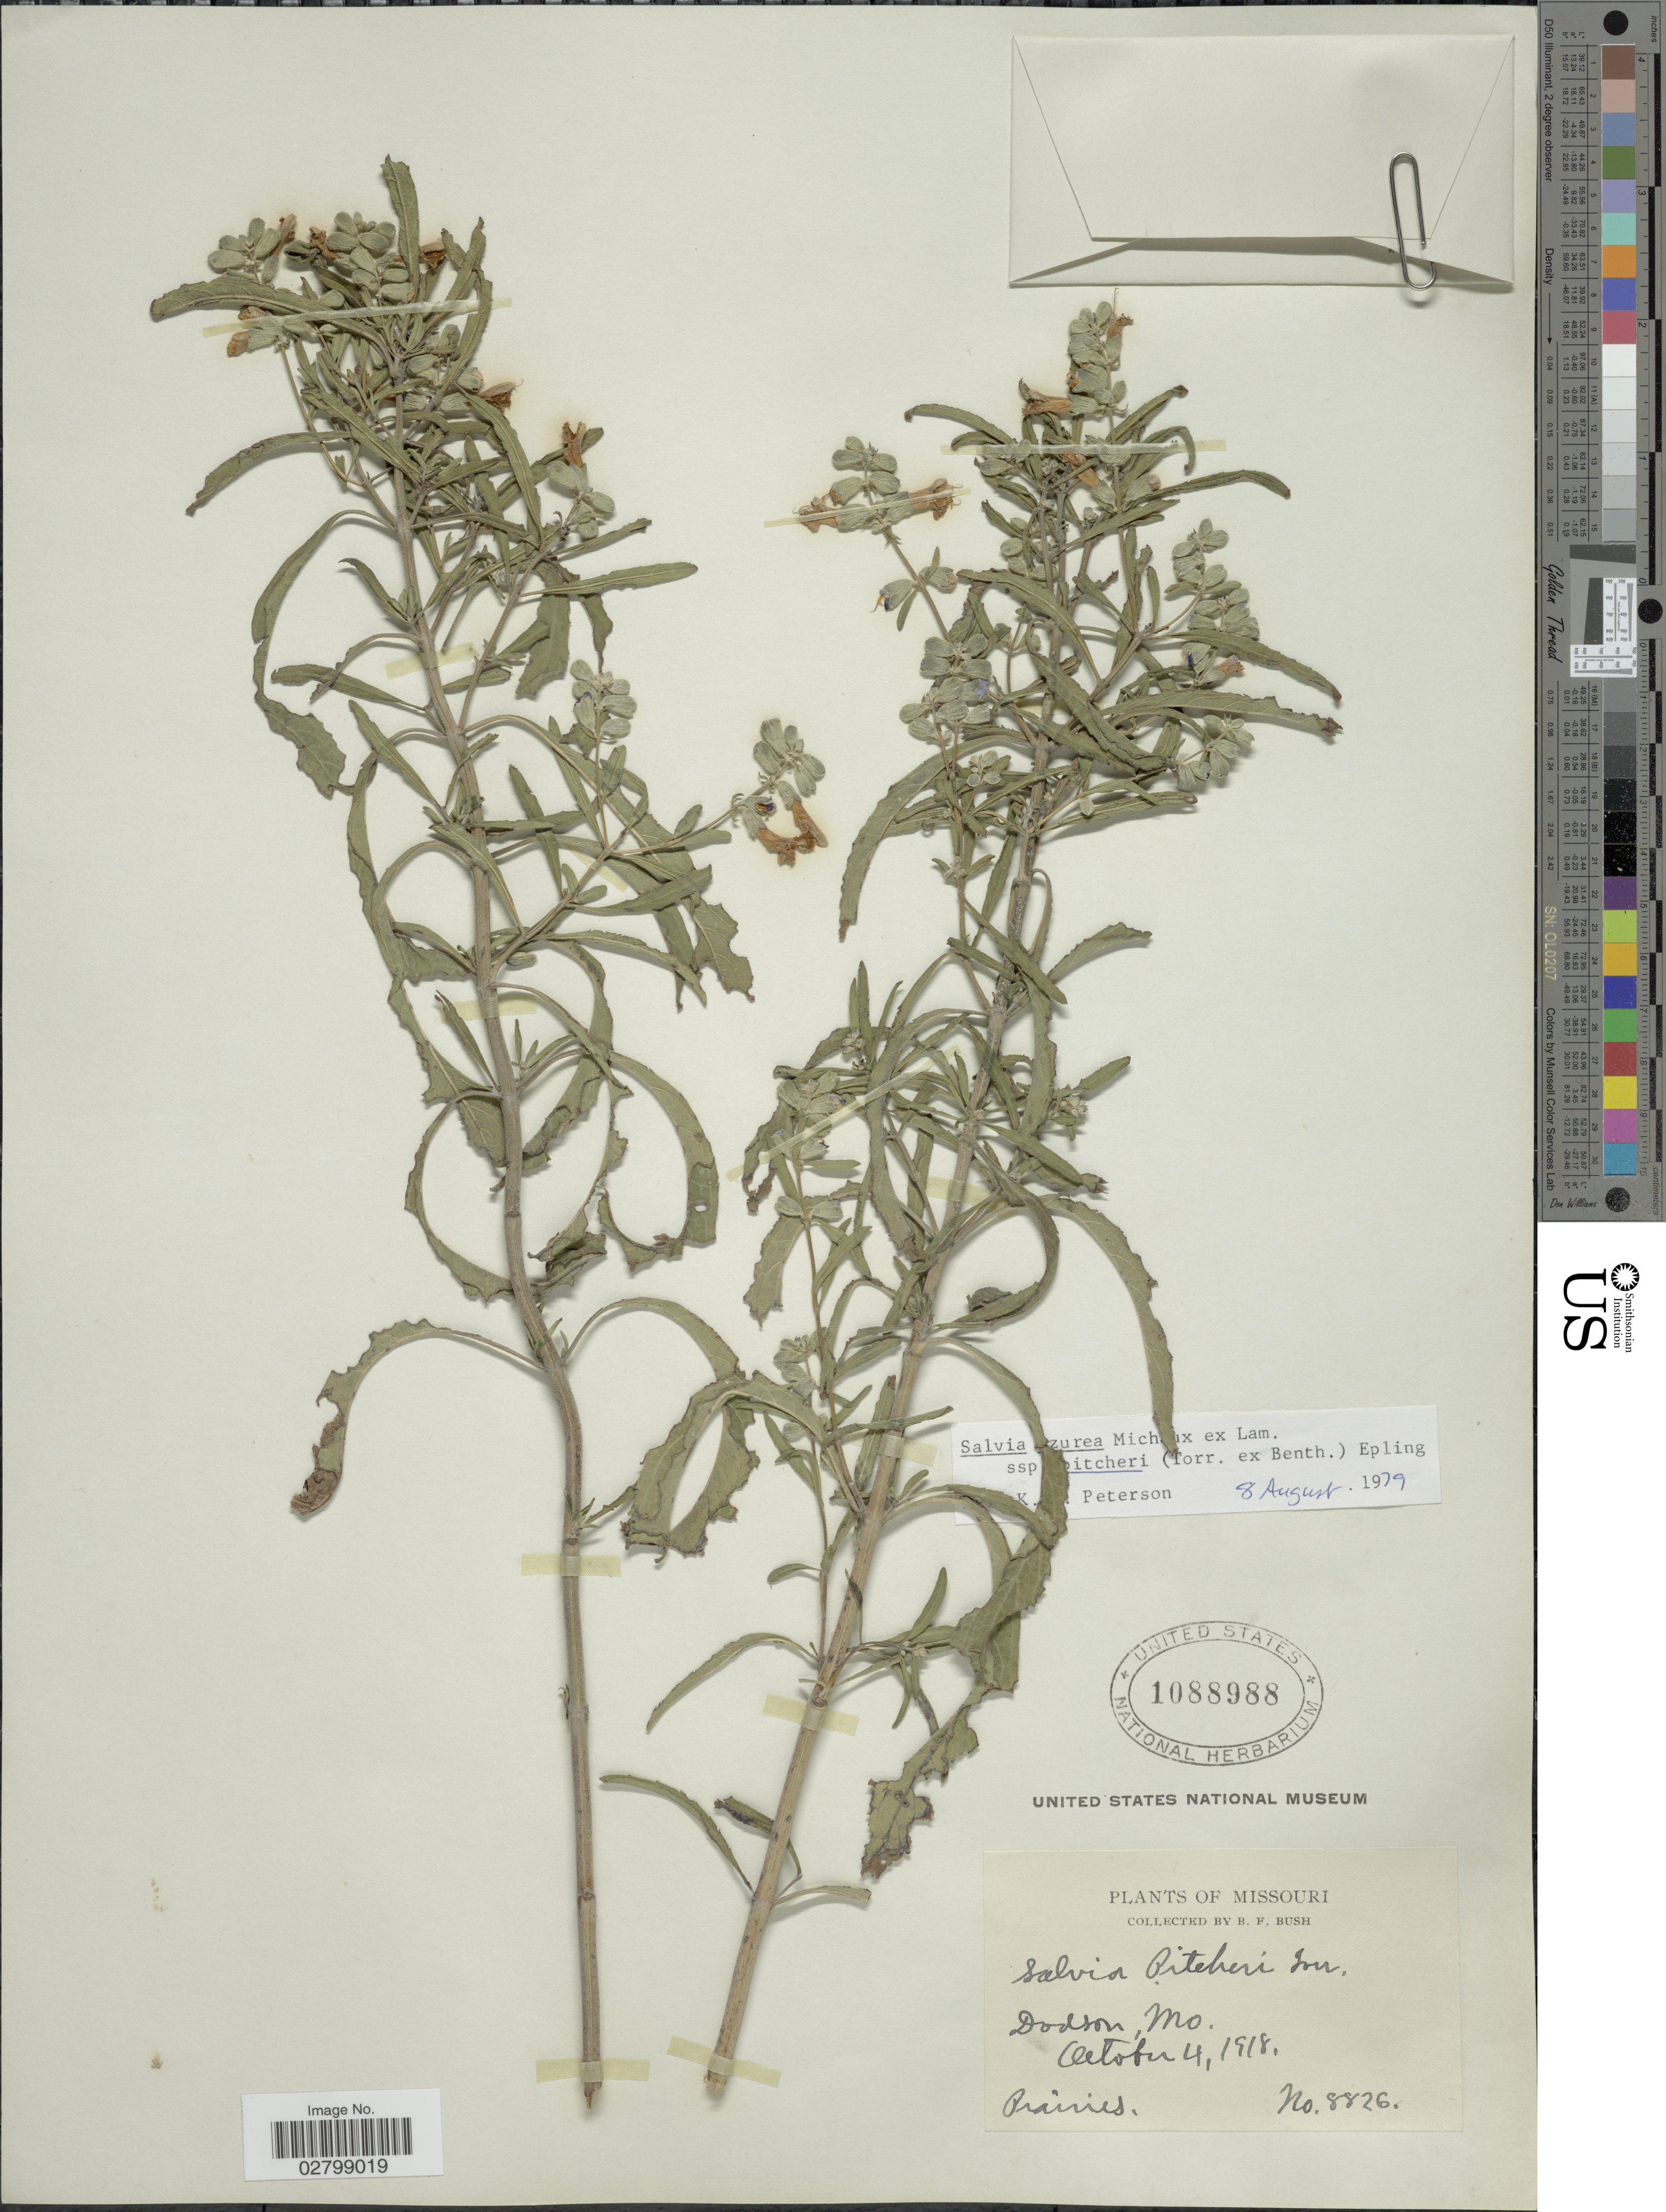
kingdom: Plantae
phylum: Tracheophyta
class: Magnoliopsida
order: Lamiales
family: Lamiaceae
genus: Salvia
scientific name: Salvia azurea subsp. pitcheri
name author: Michx. ex Lam.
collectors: B. F. Bush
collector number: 8826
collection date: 1918-10-04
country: United States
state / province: Missouri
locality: Dodson.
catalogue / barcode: US 1088988